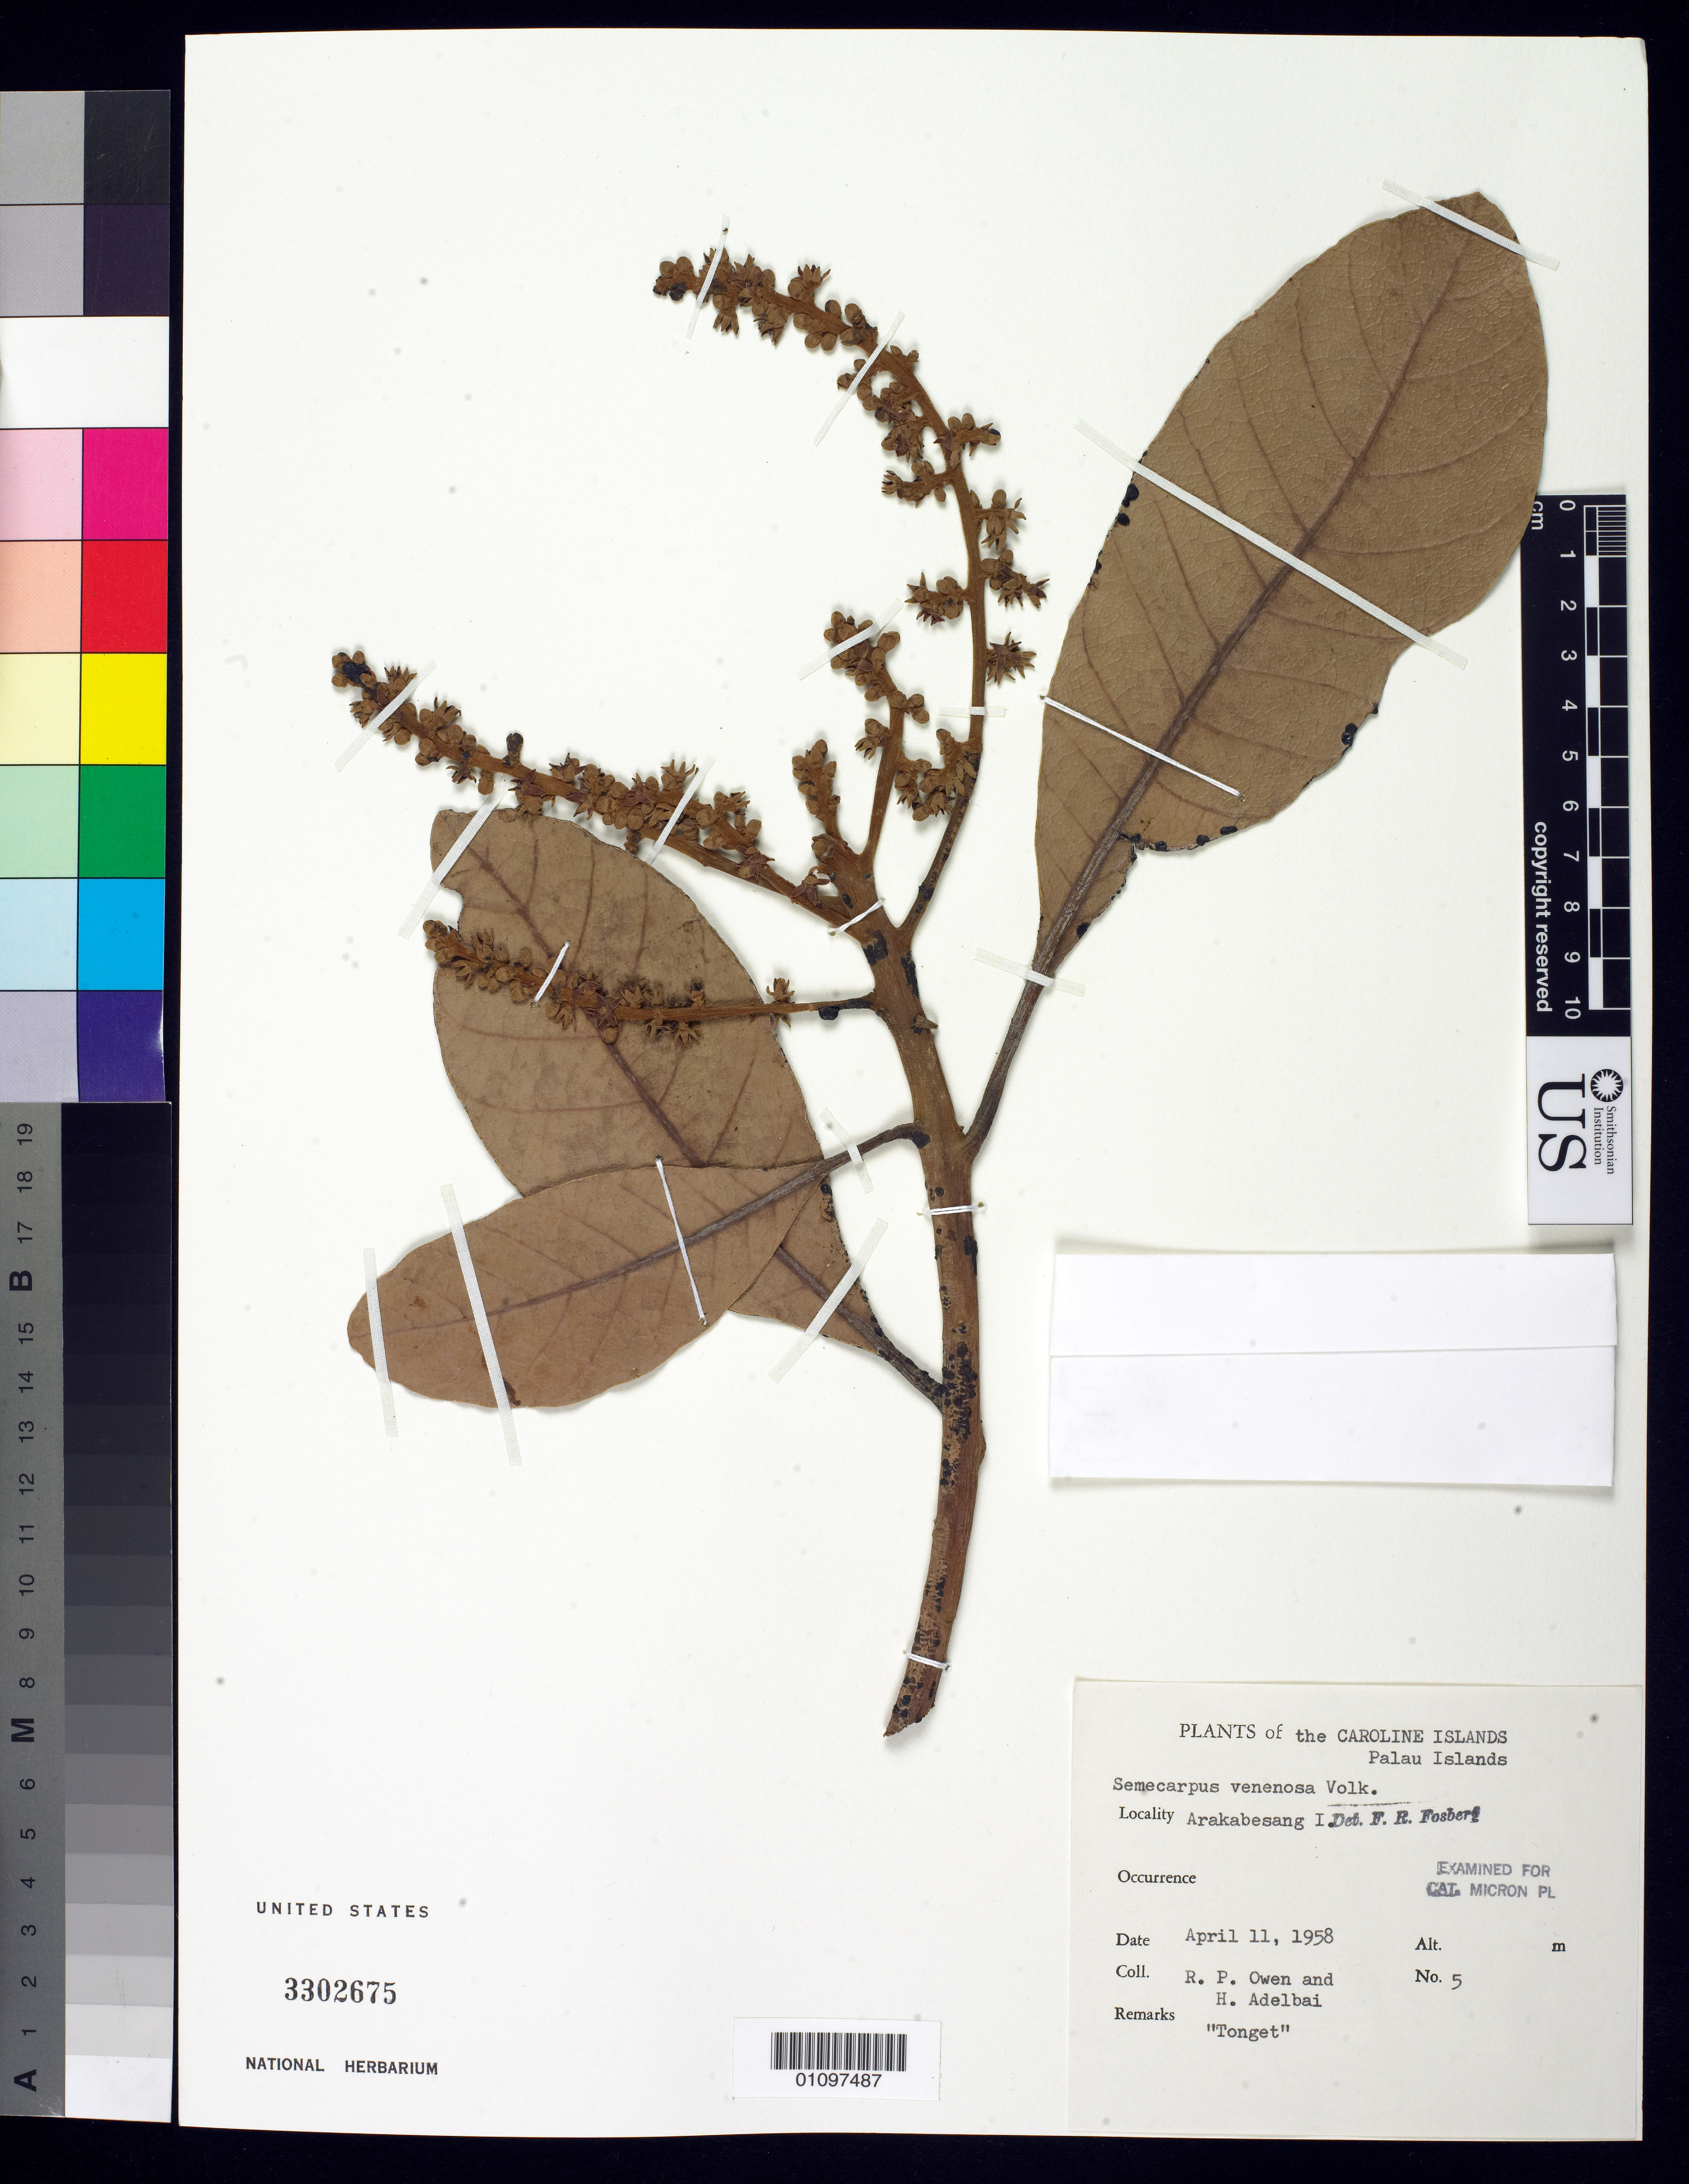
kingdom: Plantae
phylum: Tracheophyta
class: Magnoliopsida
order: Sapindales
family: Anacardiaceae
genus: Semecarpus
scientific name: Semecarpus venenosus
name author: Volk.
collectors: R. Owen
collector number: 5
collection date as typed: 11 Apr 1958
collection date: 1958-04-11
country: Palau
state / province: Koror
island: Ngerekebesang [Arakabesan]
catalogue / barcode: US 3302675